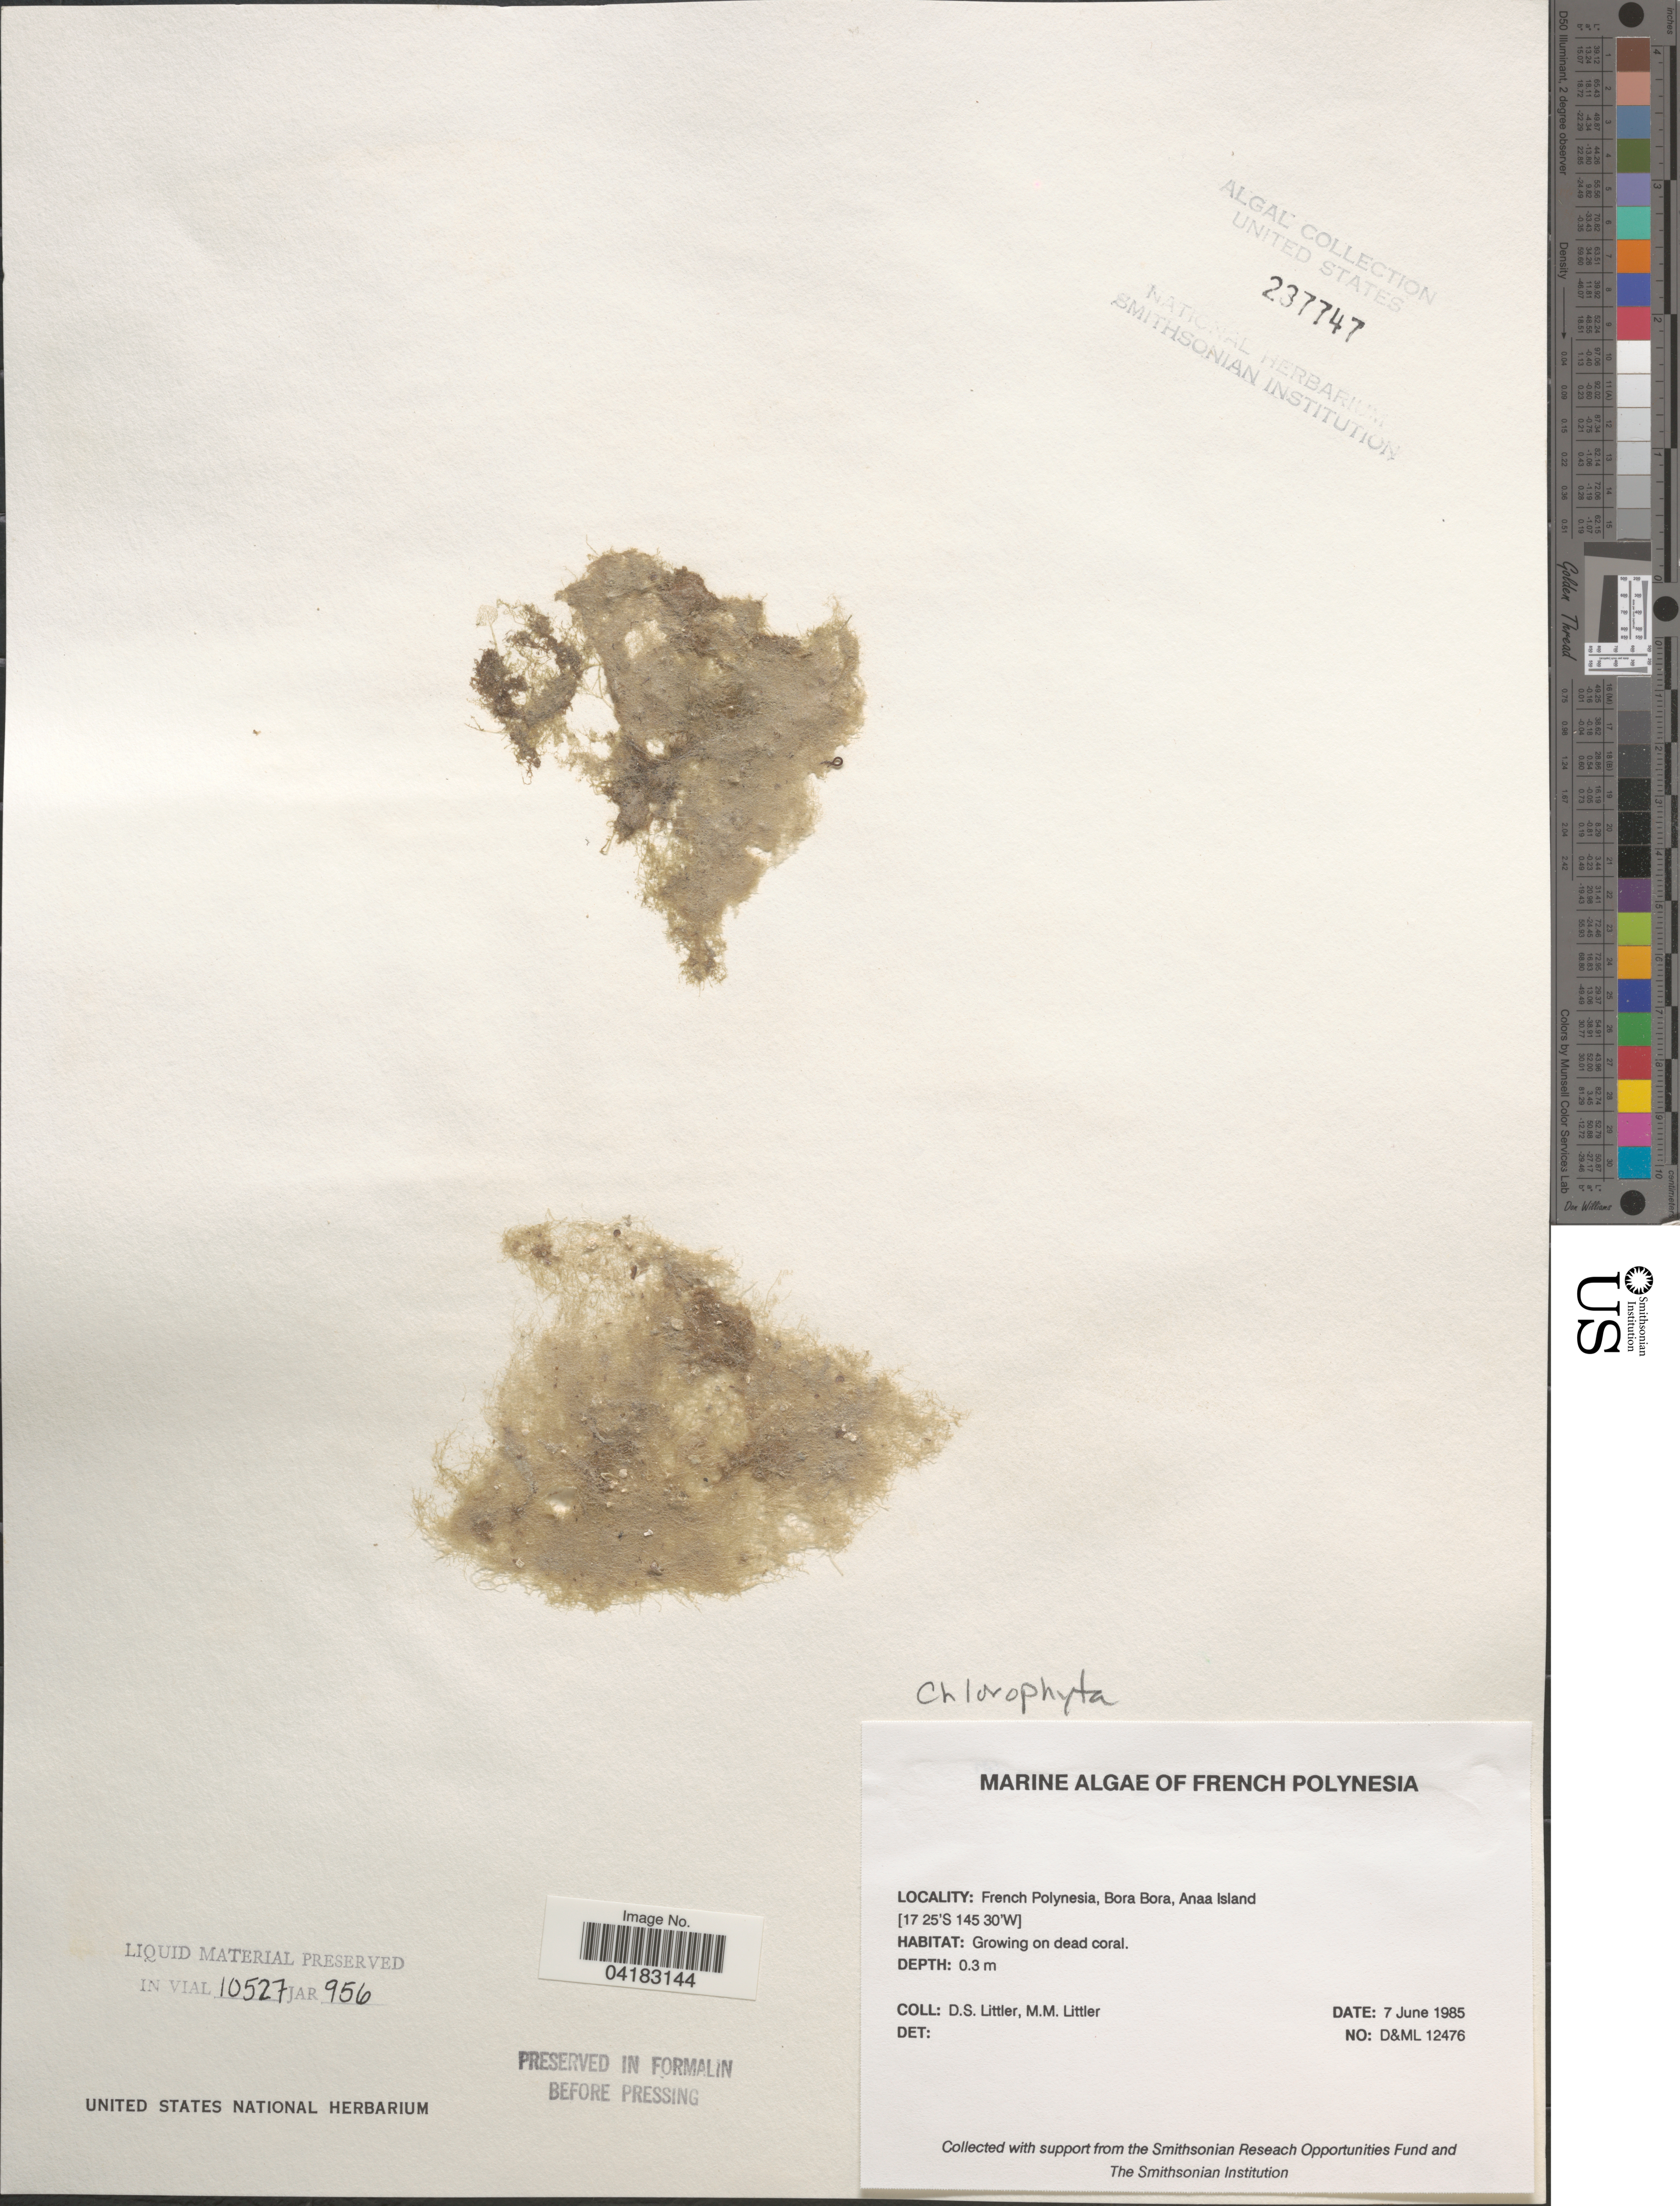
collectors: D. S. Littler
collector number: D&ML12476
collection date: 1985-06-07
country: French Polynesia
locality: Bora Bora, Anaa Island.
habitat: Growing on dead coral.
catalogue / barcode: US 237747